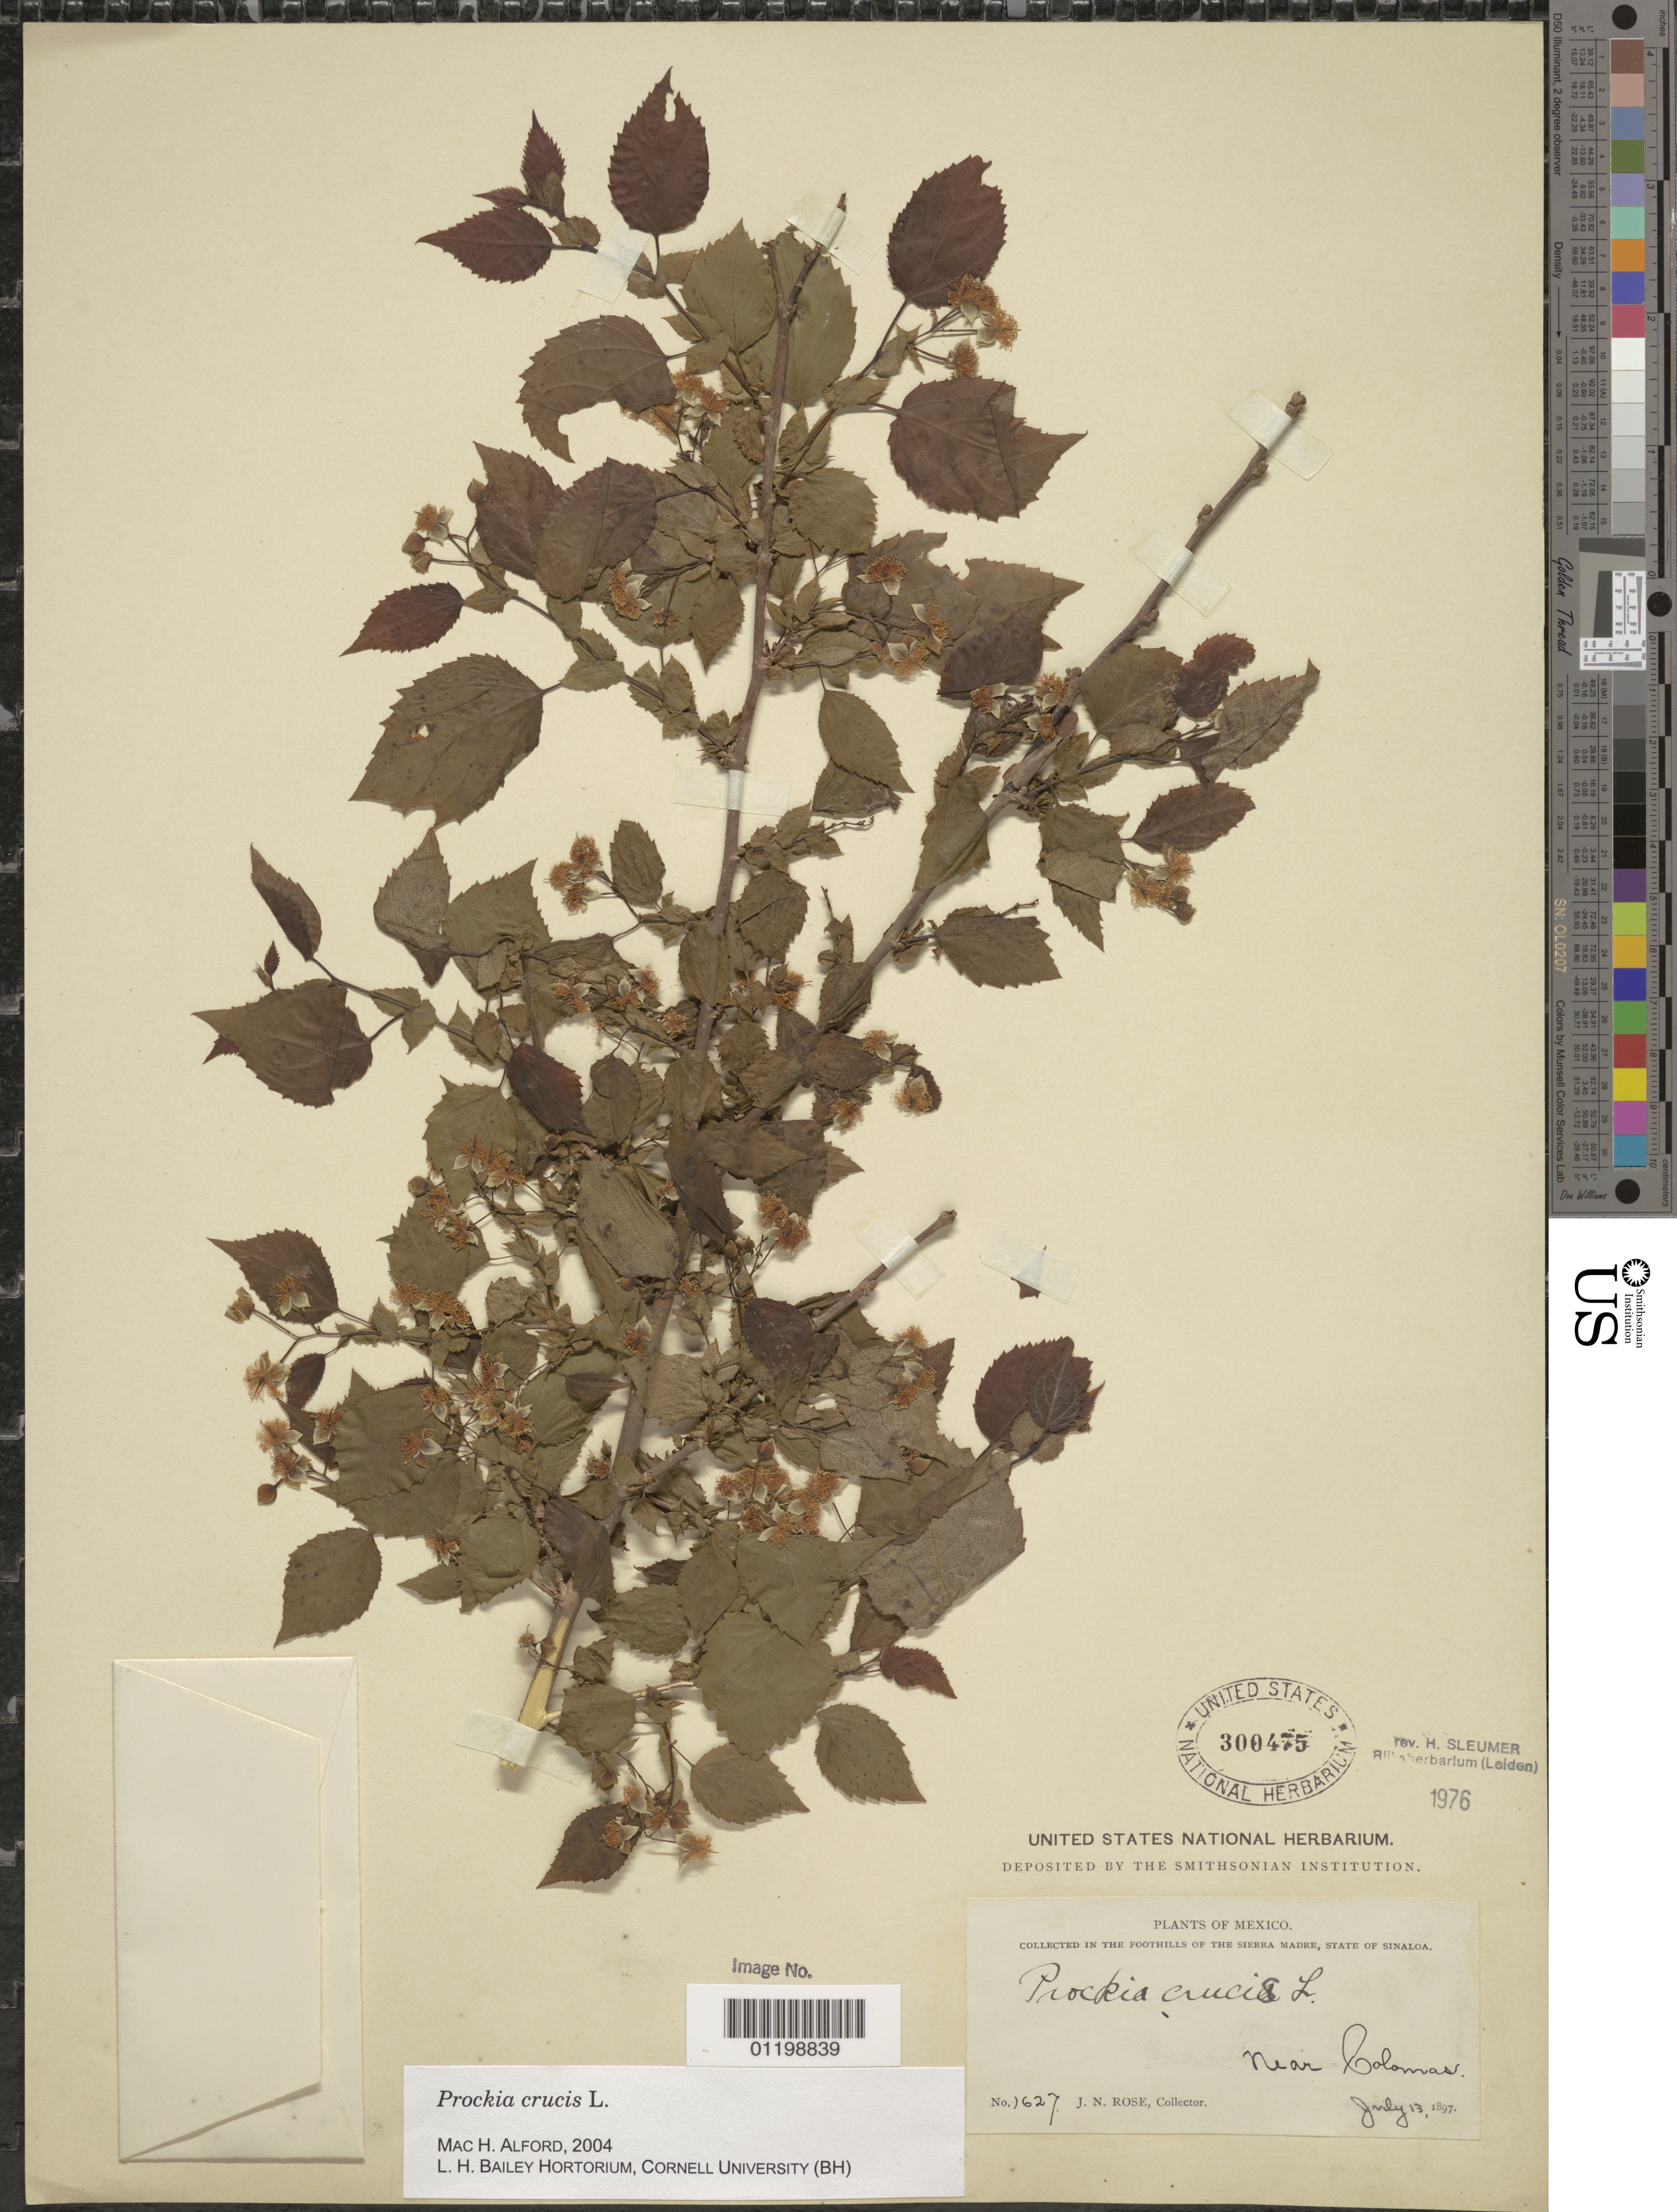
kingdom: Plantae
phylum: Tracheophyta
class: Magnoliopsida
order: Malpighiales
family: Salicaceae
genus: Prockia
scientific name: Prockia crucis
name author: P. Browne ex L.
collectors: J. N. Rose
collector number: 1627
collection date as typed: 13 Jul 1897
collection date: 1897-07-13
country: Mexico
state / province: Sinaloa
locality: Near Colomas in the foothills of the Sierra Madre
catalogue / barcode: US 300475